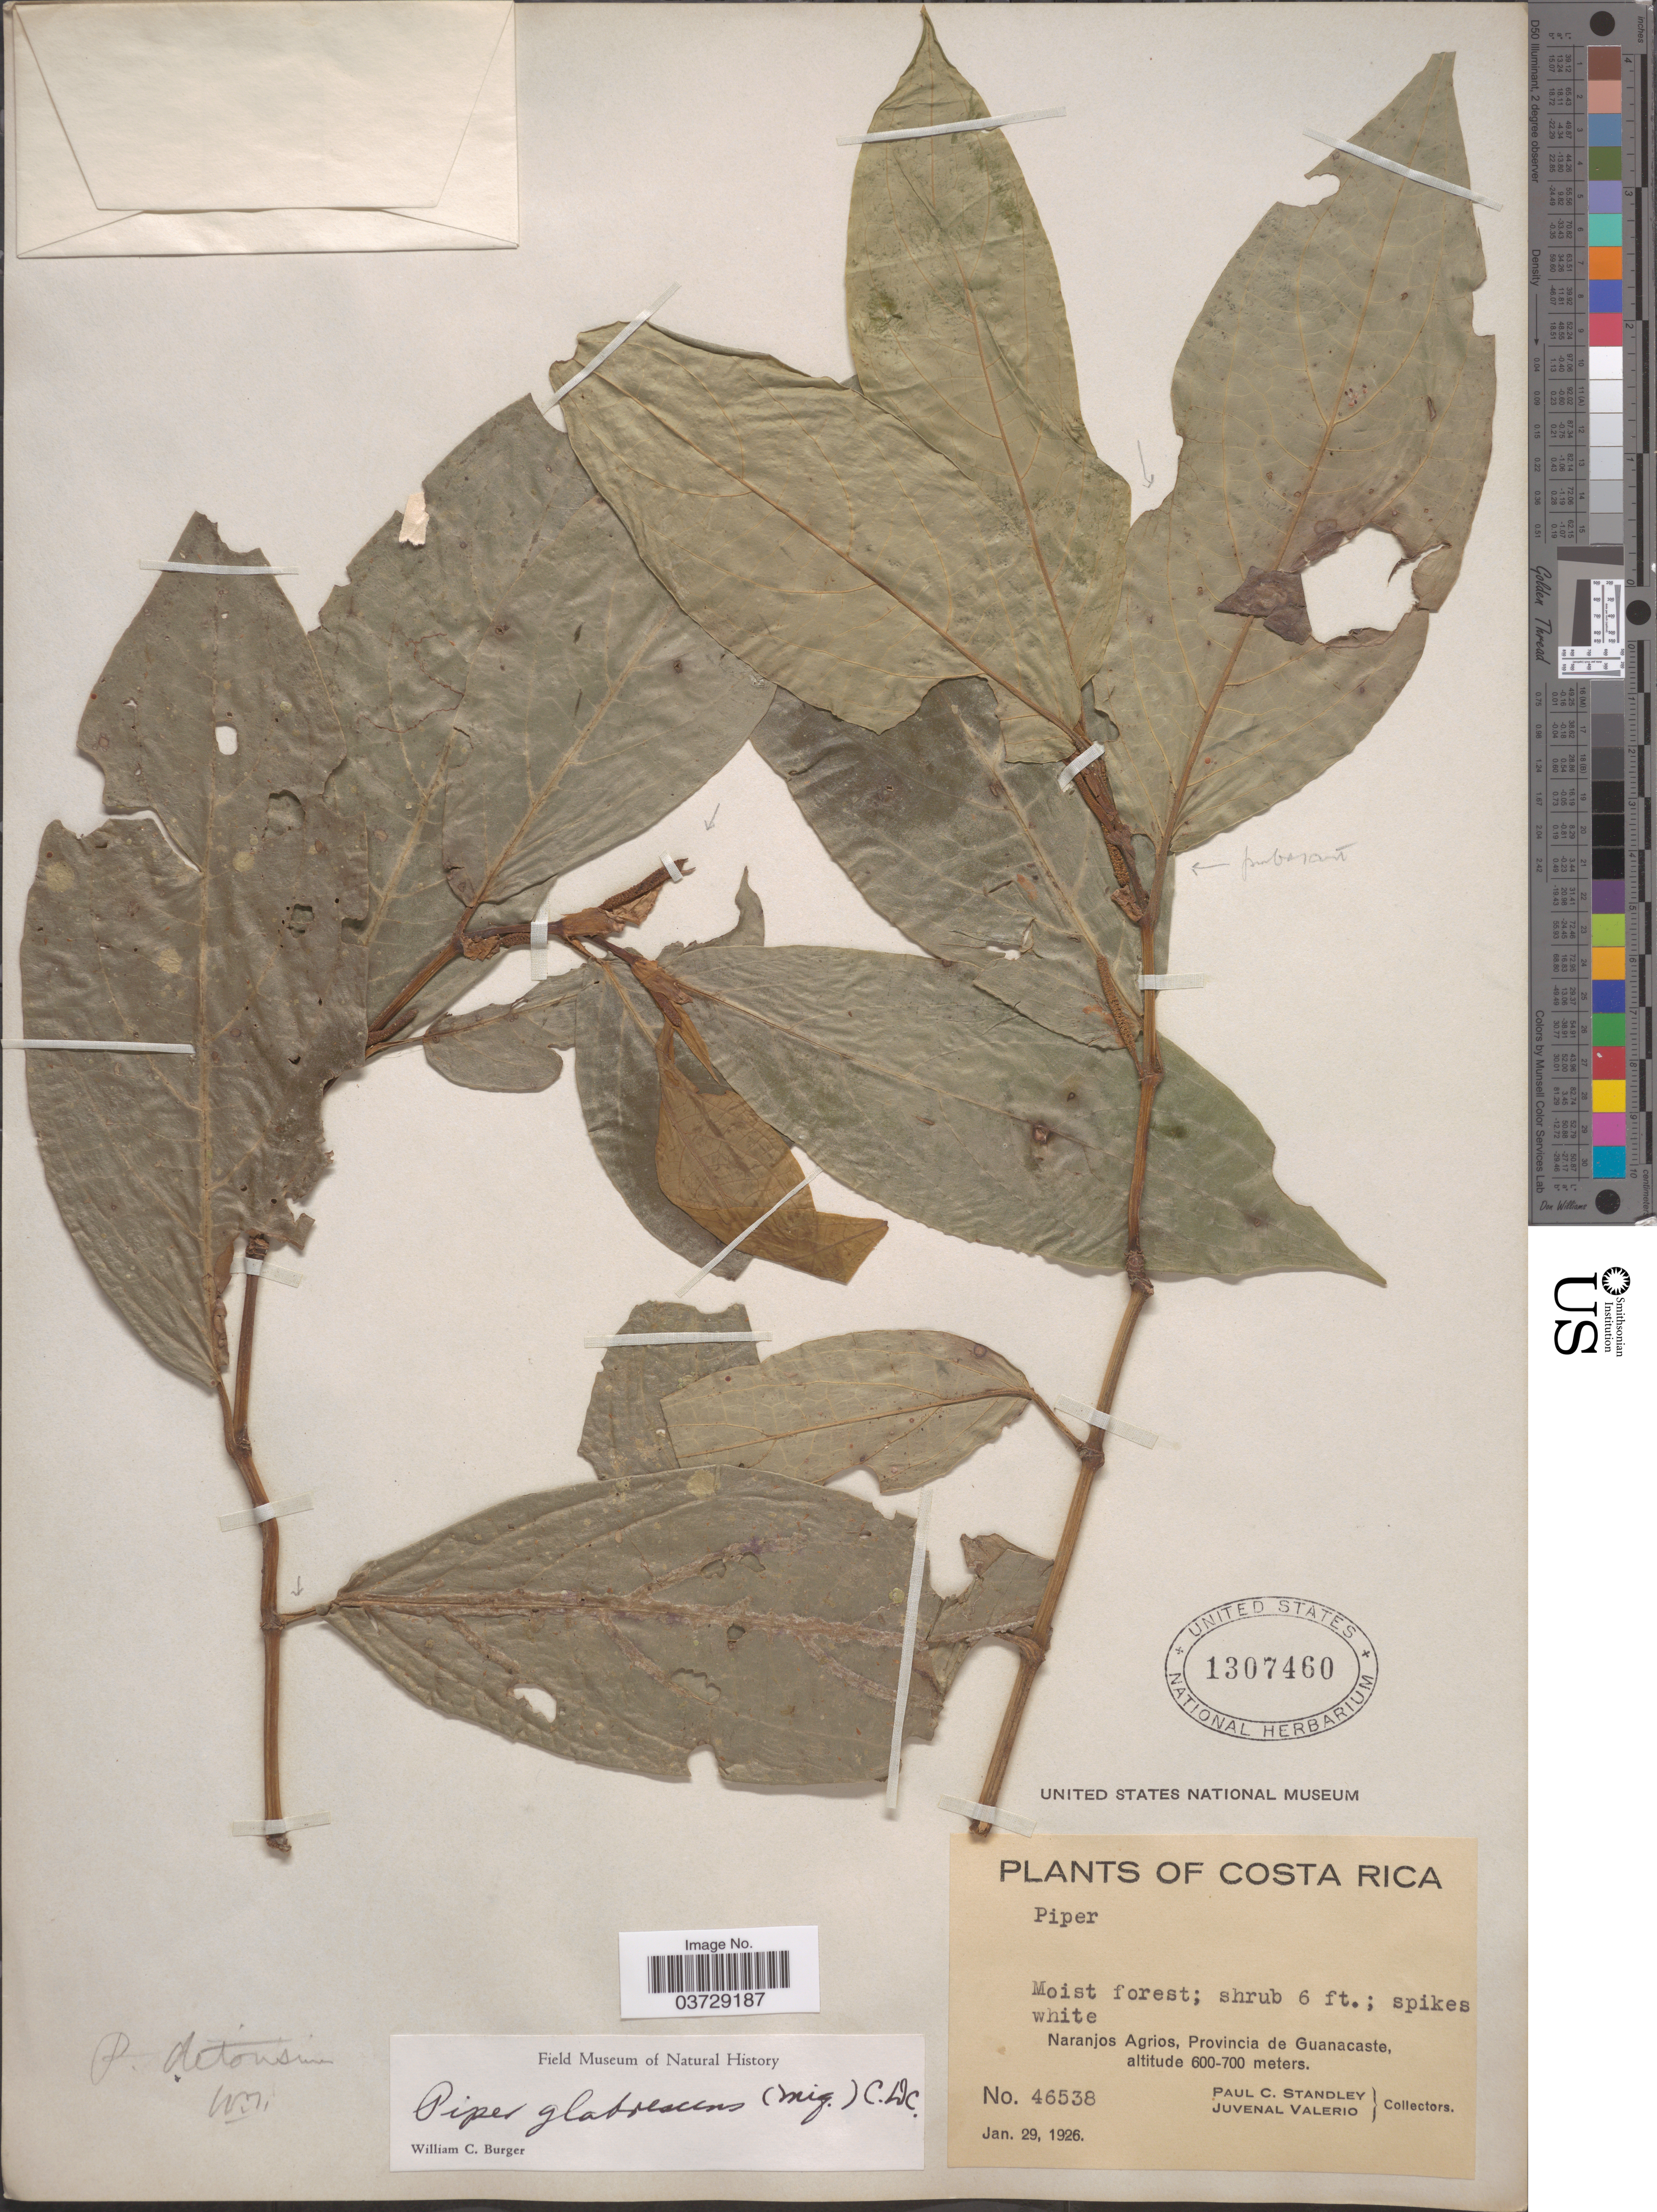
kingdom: Plantae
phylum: Tracheophyta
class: Magnoliopsida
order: Piperales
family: Piperaceae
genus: Piper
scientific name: Piper glabrescens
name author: (Miq.) C. DC.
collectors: P. C. Standley & J. Valerio R.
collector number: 46538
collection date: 1926-01-29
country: Costa Rica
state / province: Guanacaste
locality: Naranjos Agrios.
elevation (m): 600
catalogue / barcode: US 1307460